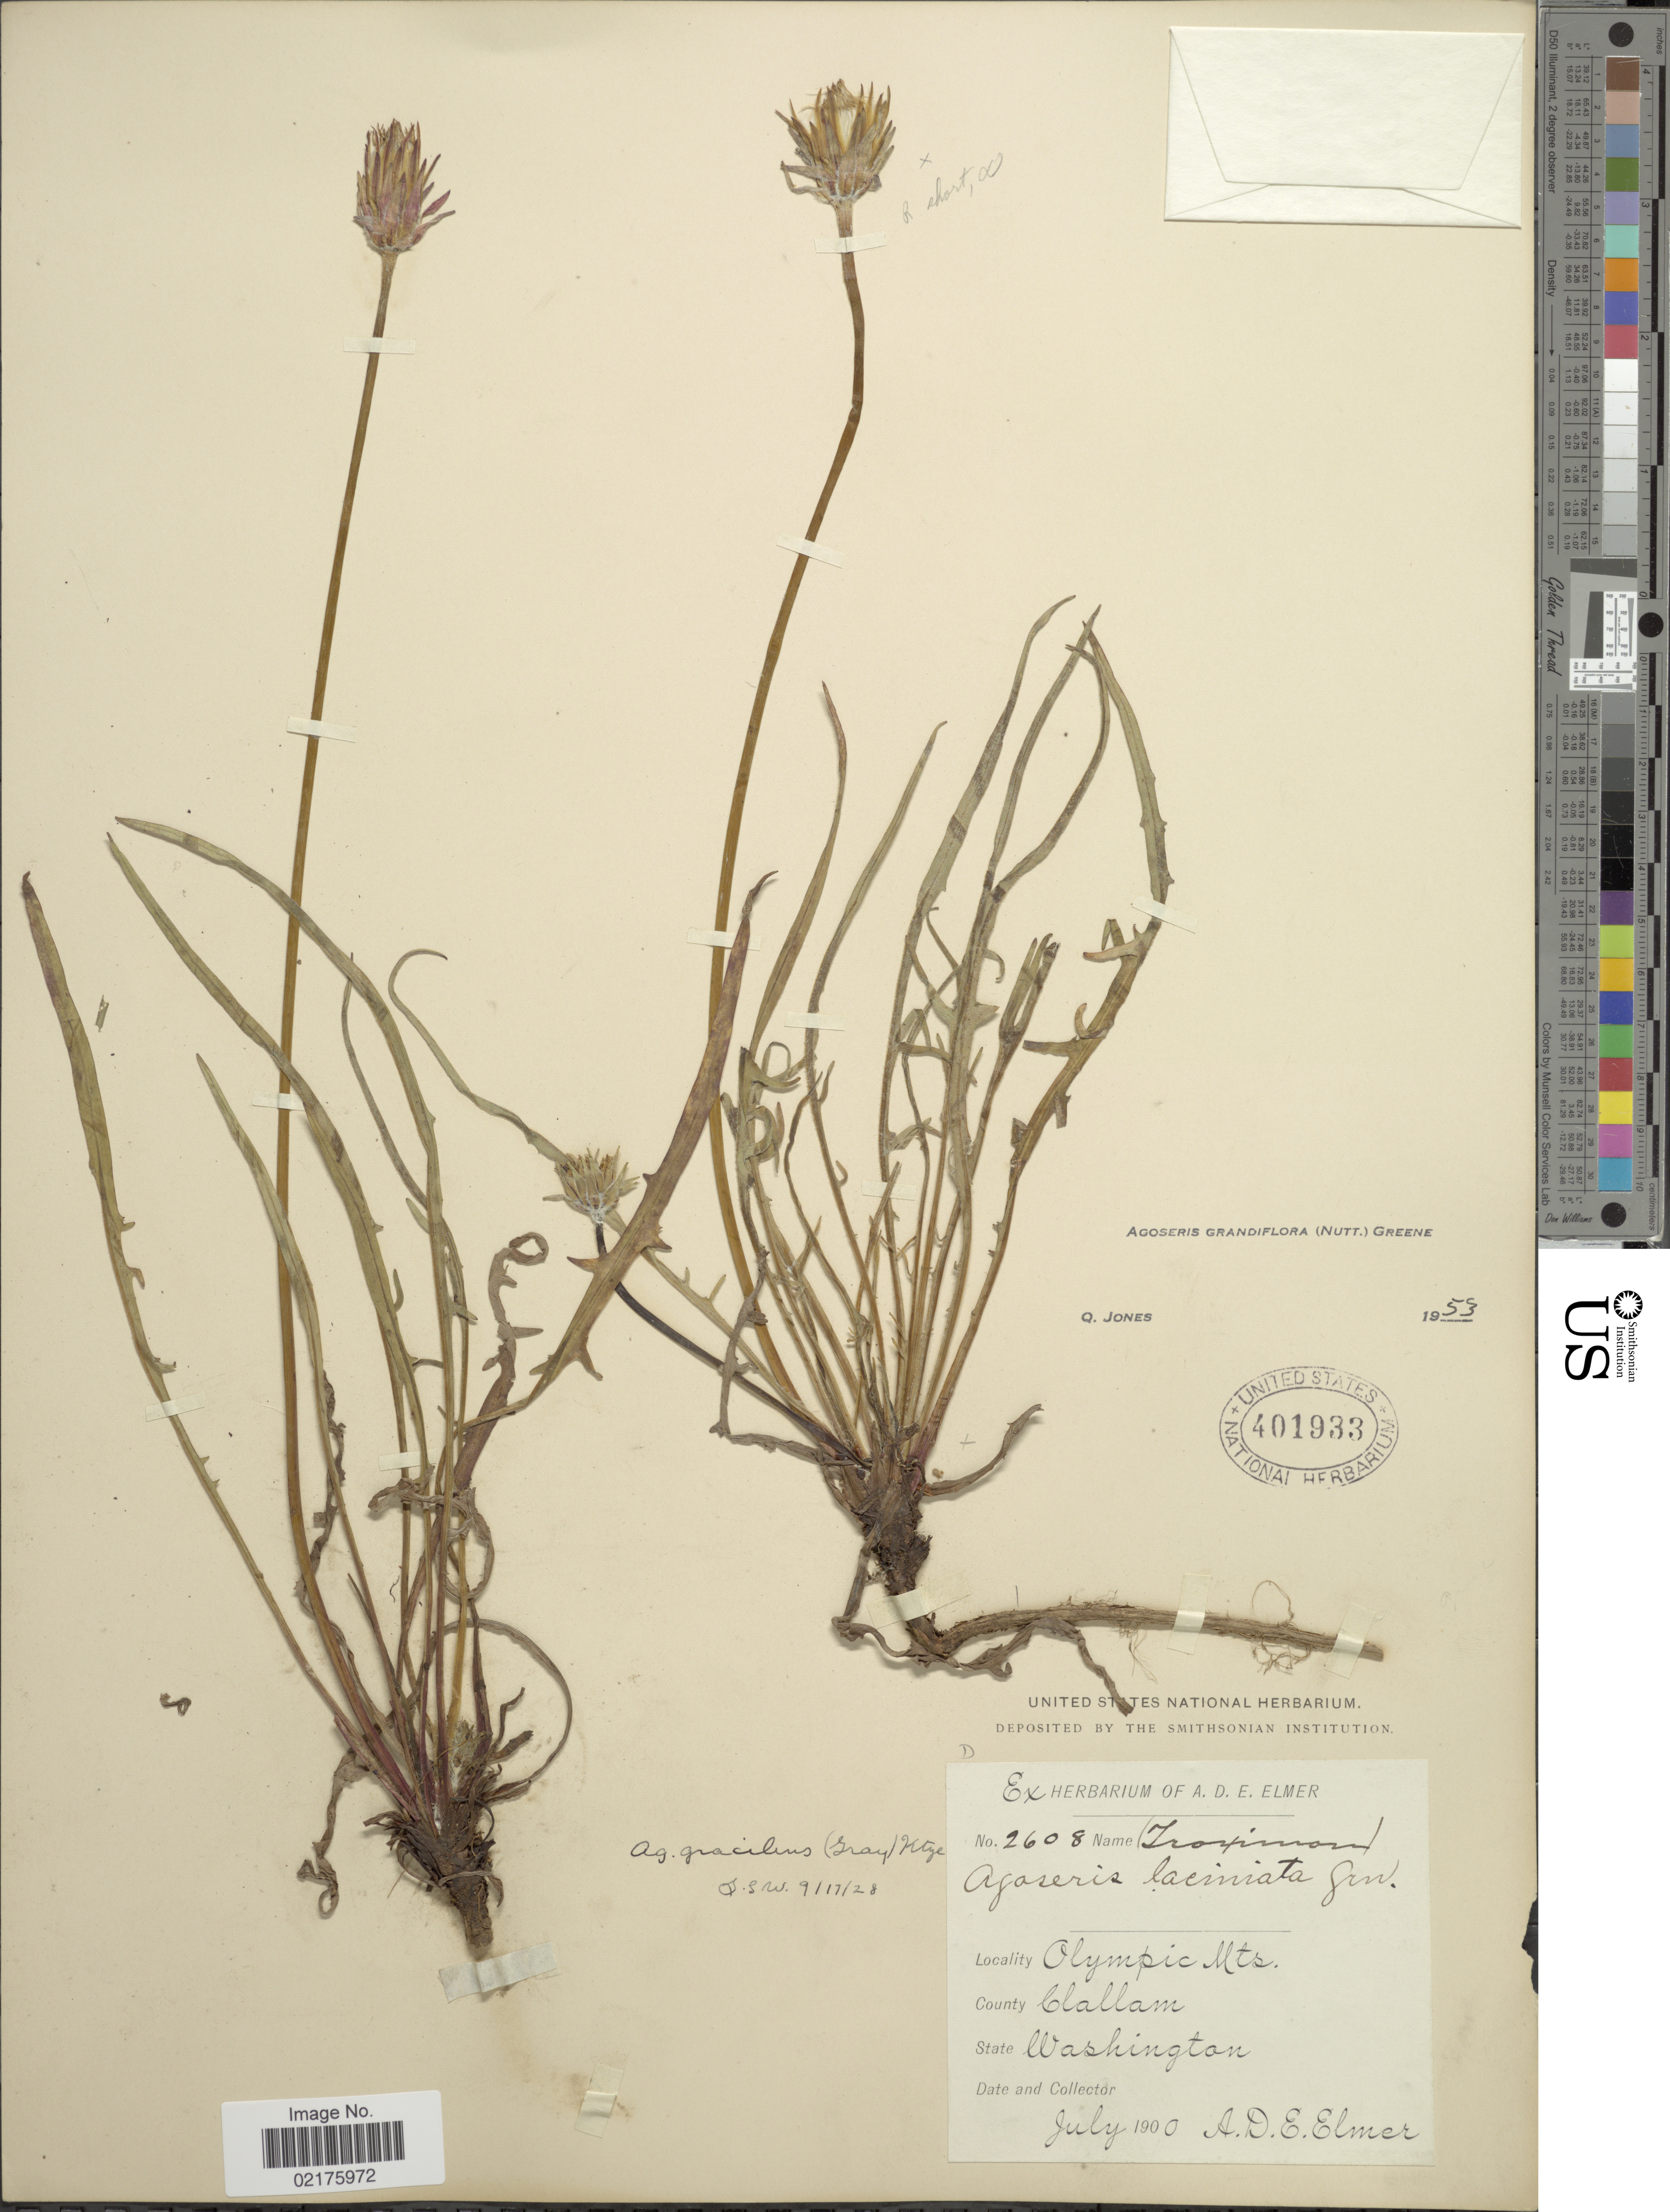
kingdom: Plantae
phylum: Tracheophyta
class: Magnoliopsida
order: Asterales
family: Asteraceae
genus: Agoseris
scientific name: Agoseris grandiflora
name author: (Nutt.) Greene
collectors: A. D. E. Elmer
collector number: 2608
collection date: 1900-07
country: United States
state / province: Washington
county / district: Clallam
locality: Olympic Mts., Glallam County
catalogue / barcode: US 401933